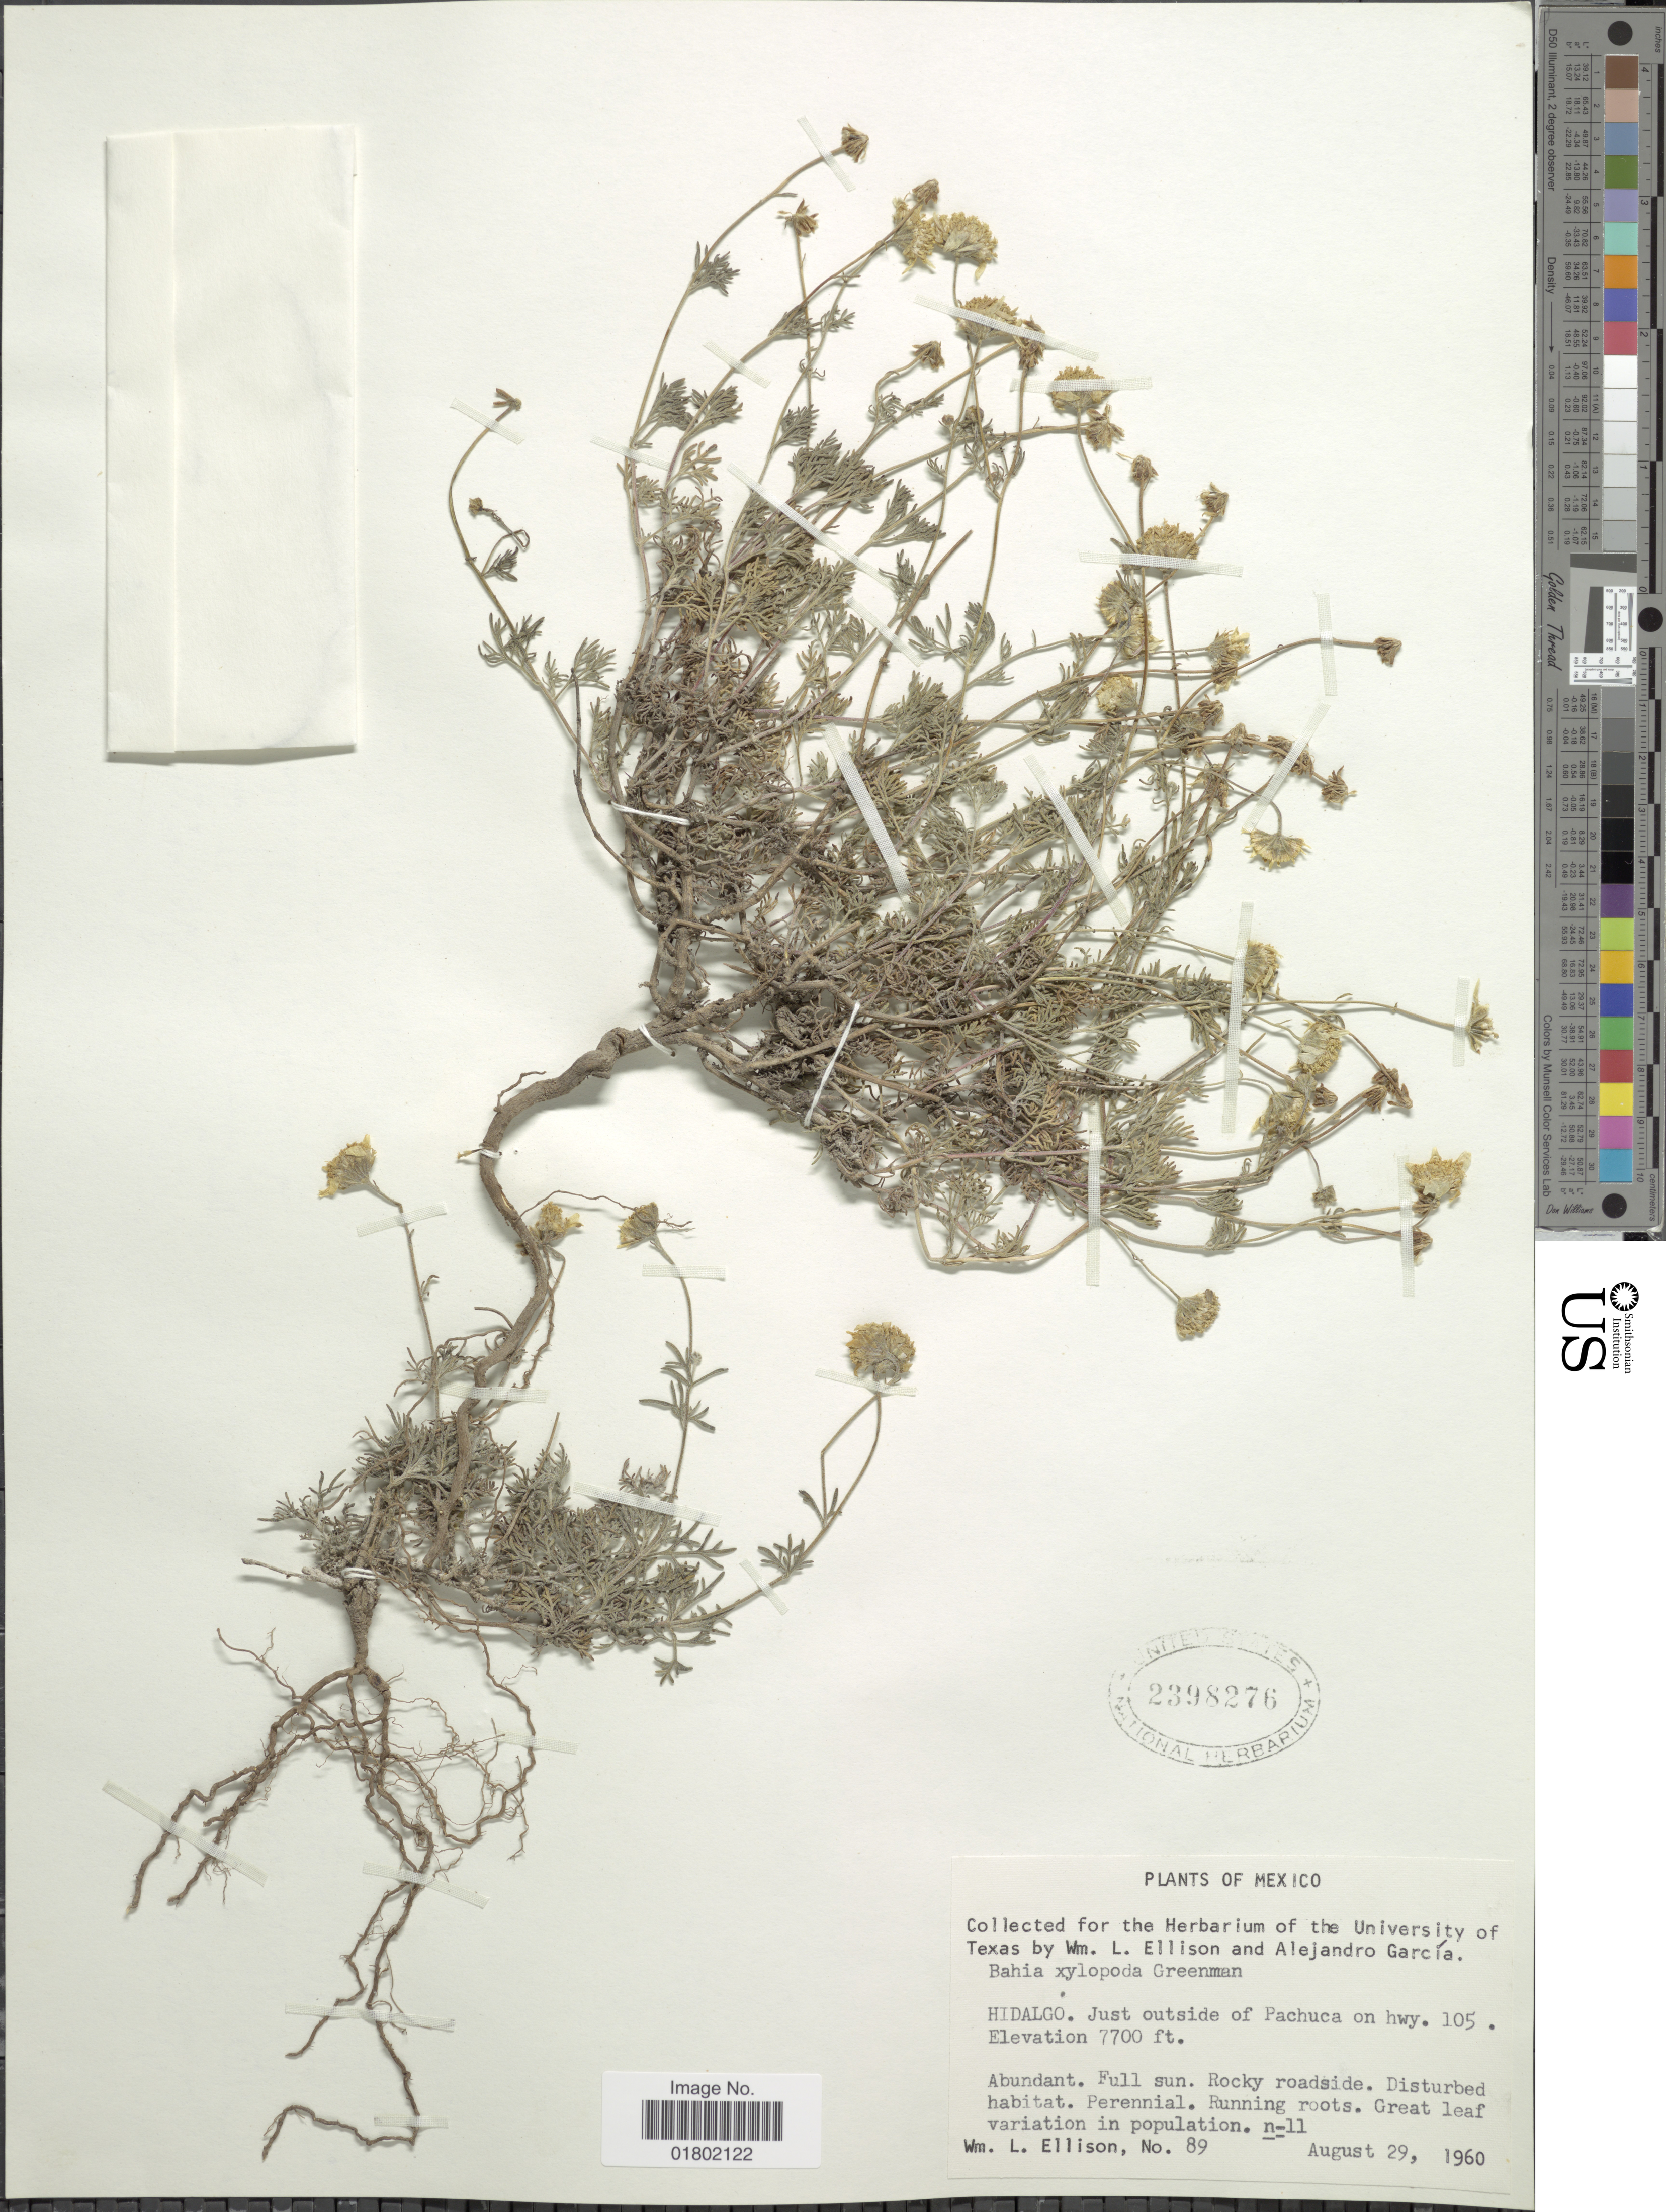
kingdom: Plantae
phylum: Tracheophyta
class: Magnoliopsida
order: Asterales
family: Asteraceae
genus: Bahia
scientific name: Bahia xylopoda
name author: Greenm.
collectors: W. L. Ellison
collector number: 89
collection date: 1960-08-29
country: Mexico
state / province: Hidalgo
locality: Just outside of Pachuca on hwy. 105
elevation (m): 2347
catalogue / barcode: US 2398276